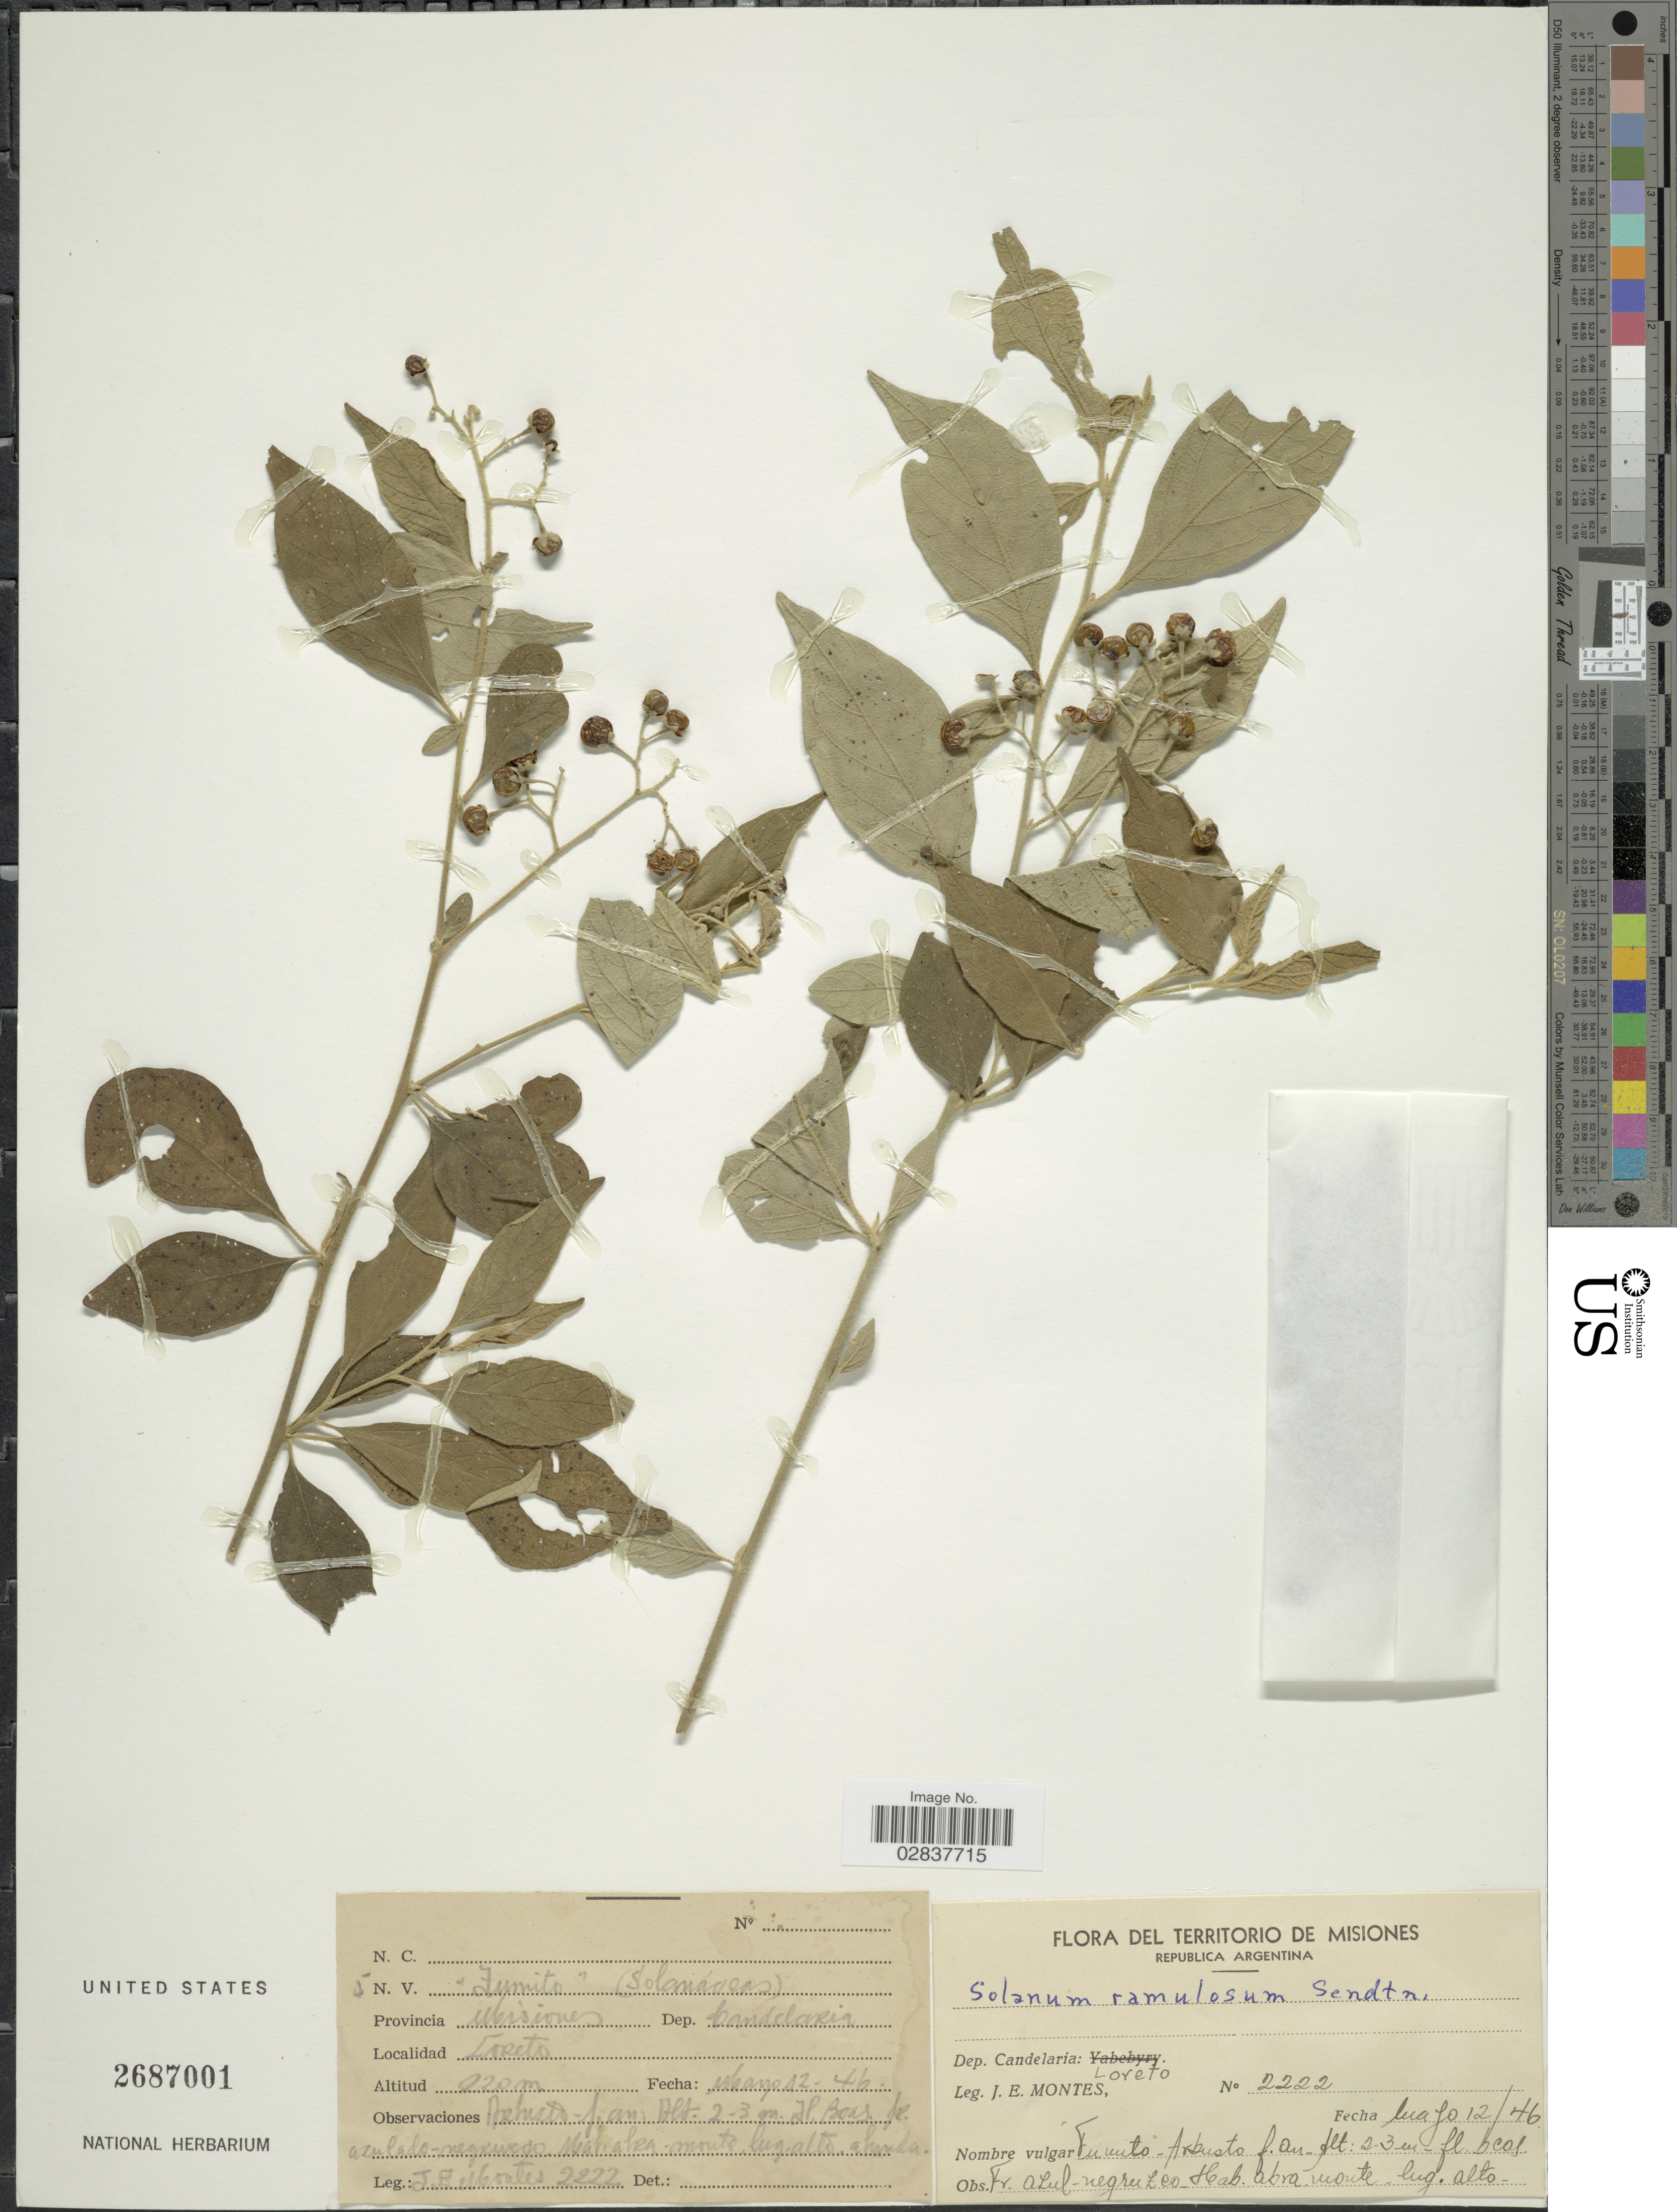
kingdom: Plantae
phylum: Tracheophyta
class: Magnoliopsida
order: Solanales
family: Solanaceae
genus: Solanum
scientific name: Solanum ramulosum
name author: Sendtn.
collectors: J. E. Montes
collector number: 2222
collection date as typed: Transcribed d/m/y: 12/5/46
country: Argentina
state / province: Misiones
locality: Dep. Candelaria: Loreto.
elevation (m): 220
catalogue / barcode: US 2687001